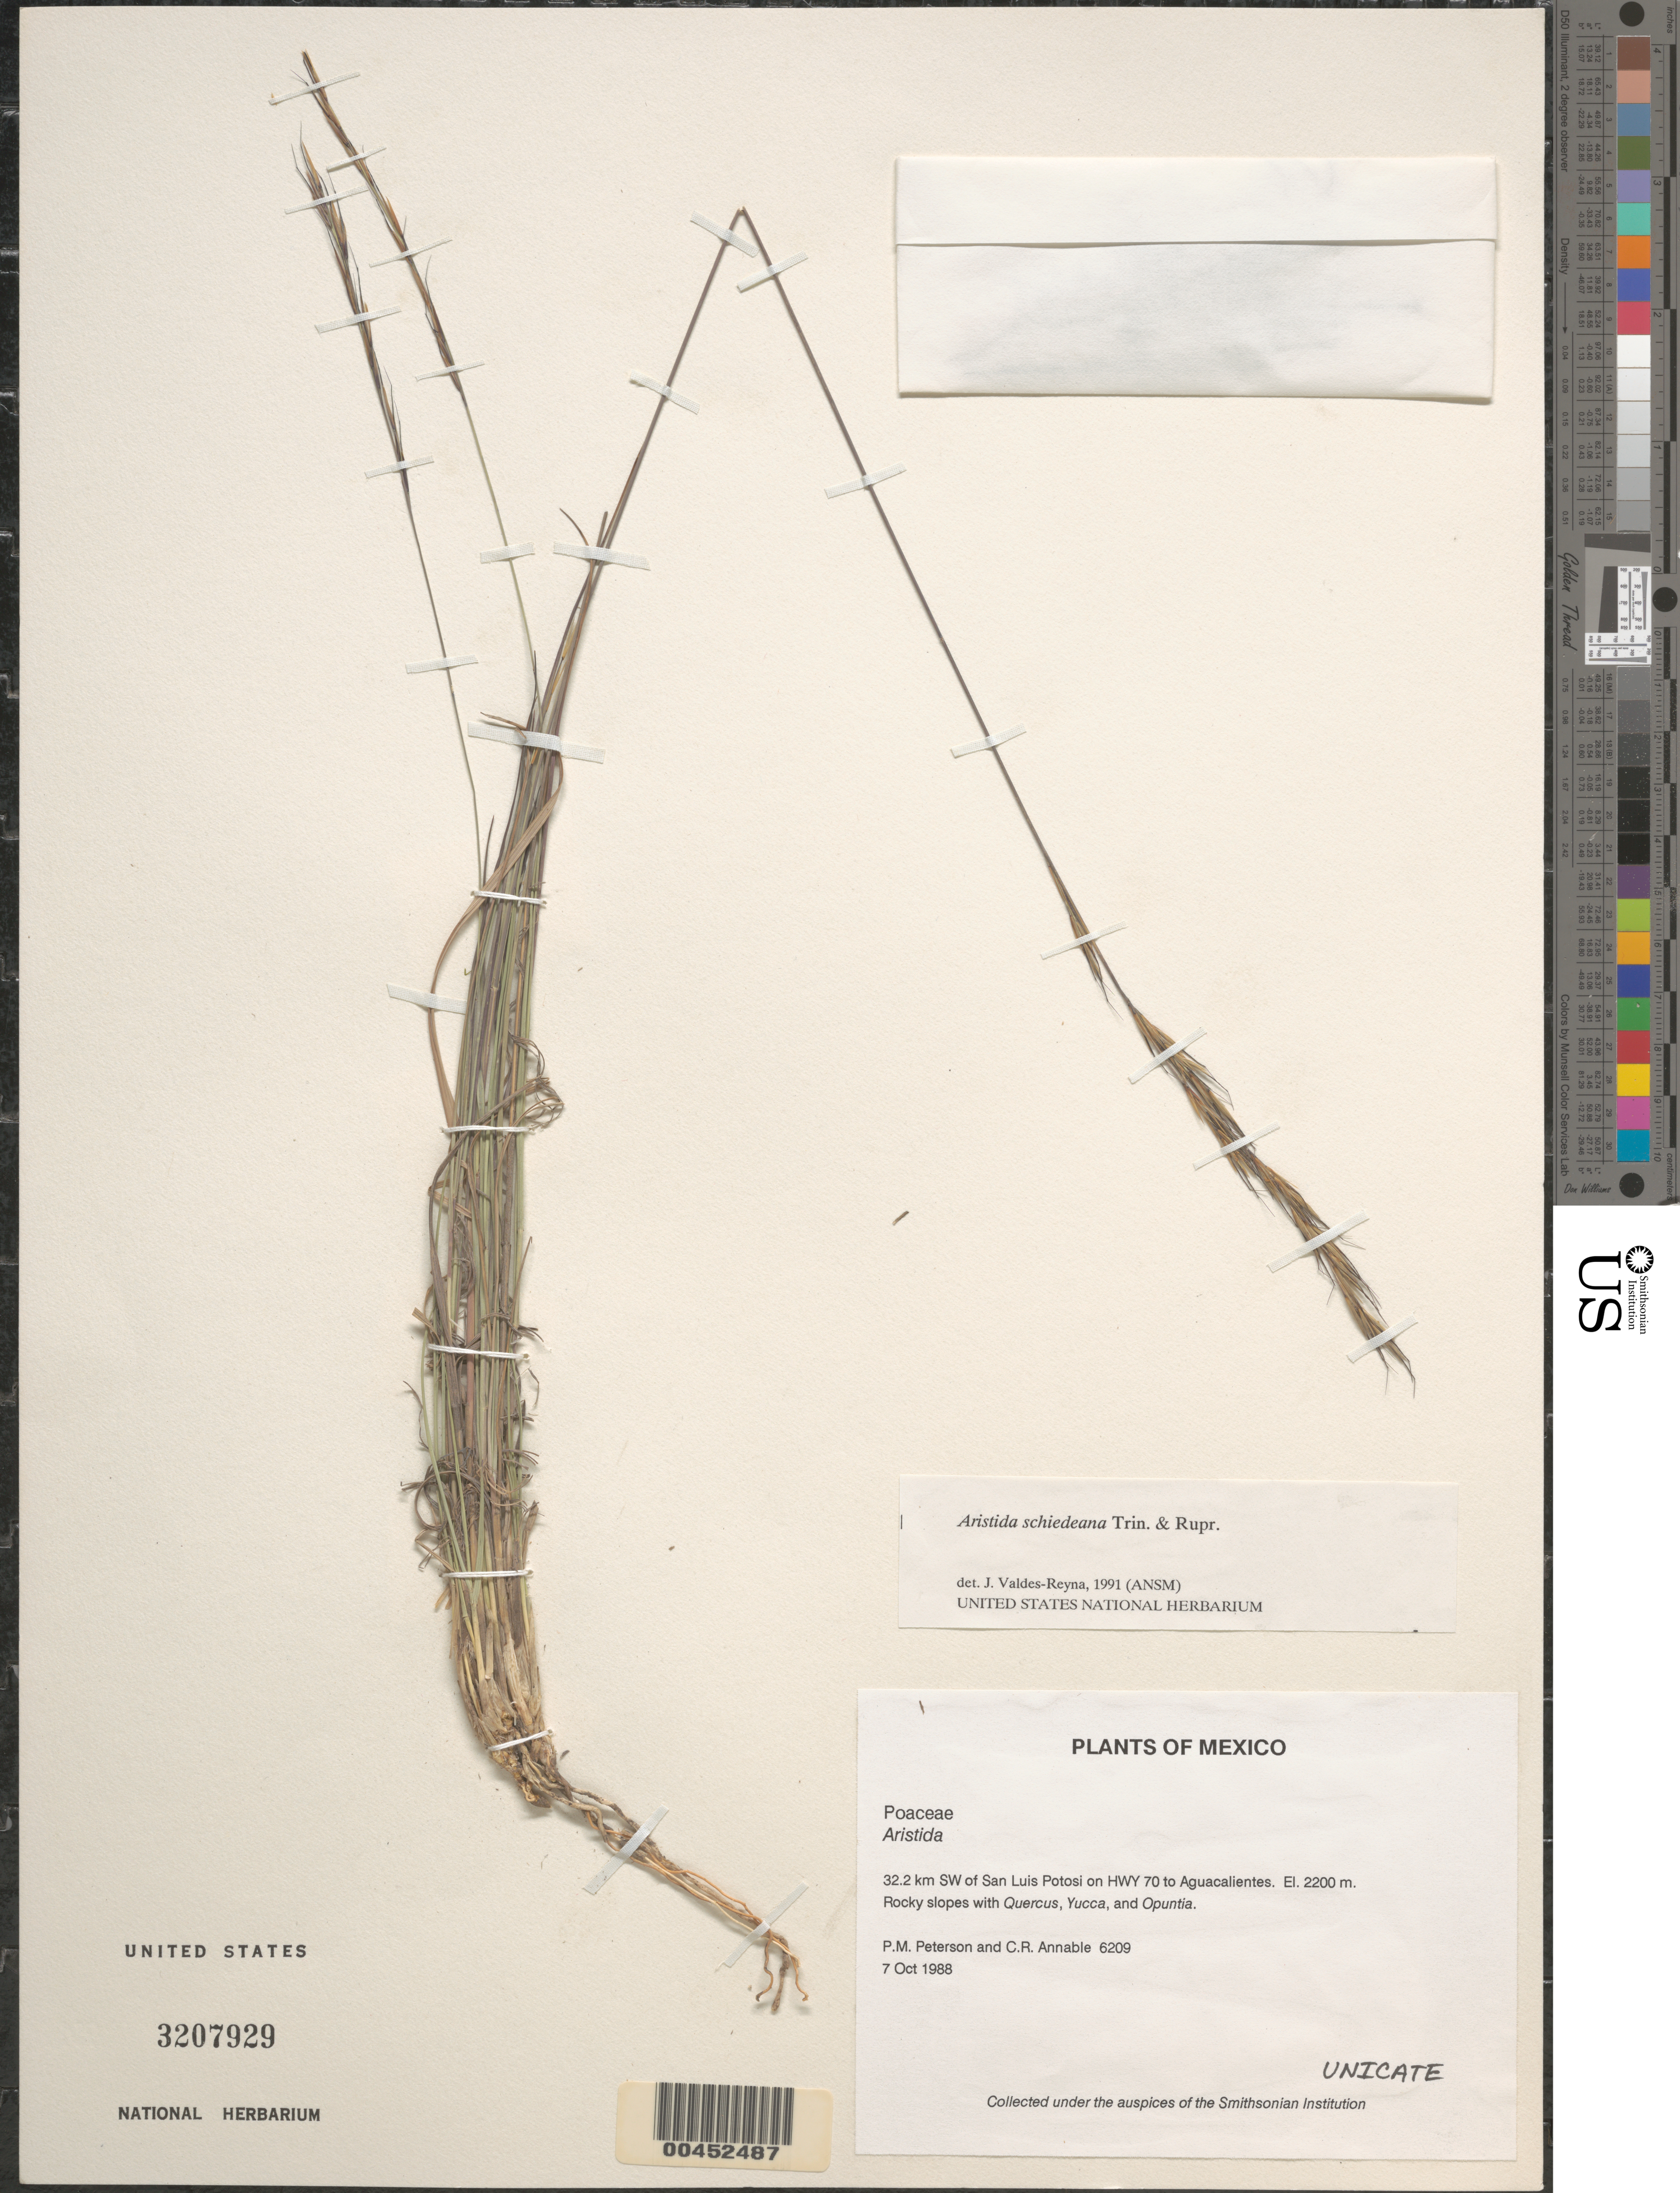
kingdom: Plantae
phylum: Tracheophyta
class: Liliopsida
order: Poales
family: Poaceae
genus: Aristida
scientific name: Aristida schiedeana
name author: Trin. & Rupr.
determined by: Valdés-Reyna, Jesús, (ANSM), Universidad Autonoma Agraria Antonio Narro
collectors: P. M. Peterson & C. R. Annable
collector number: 06209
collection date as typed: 07 Oct 1988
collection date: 1988-10-07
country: Mexico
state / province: San Luis Potosí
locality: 32.2 km SW of San Luis Potosi on Hwy 70 to Aguascalientes.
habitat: Rocky slopes with Quercus, Yucca, and Opuntia.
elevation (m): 2200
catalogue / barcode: US 3207929